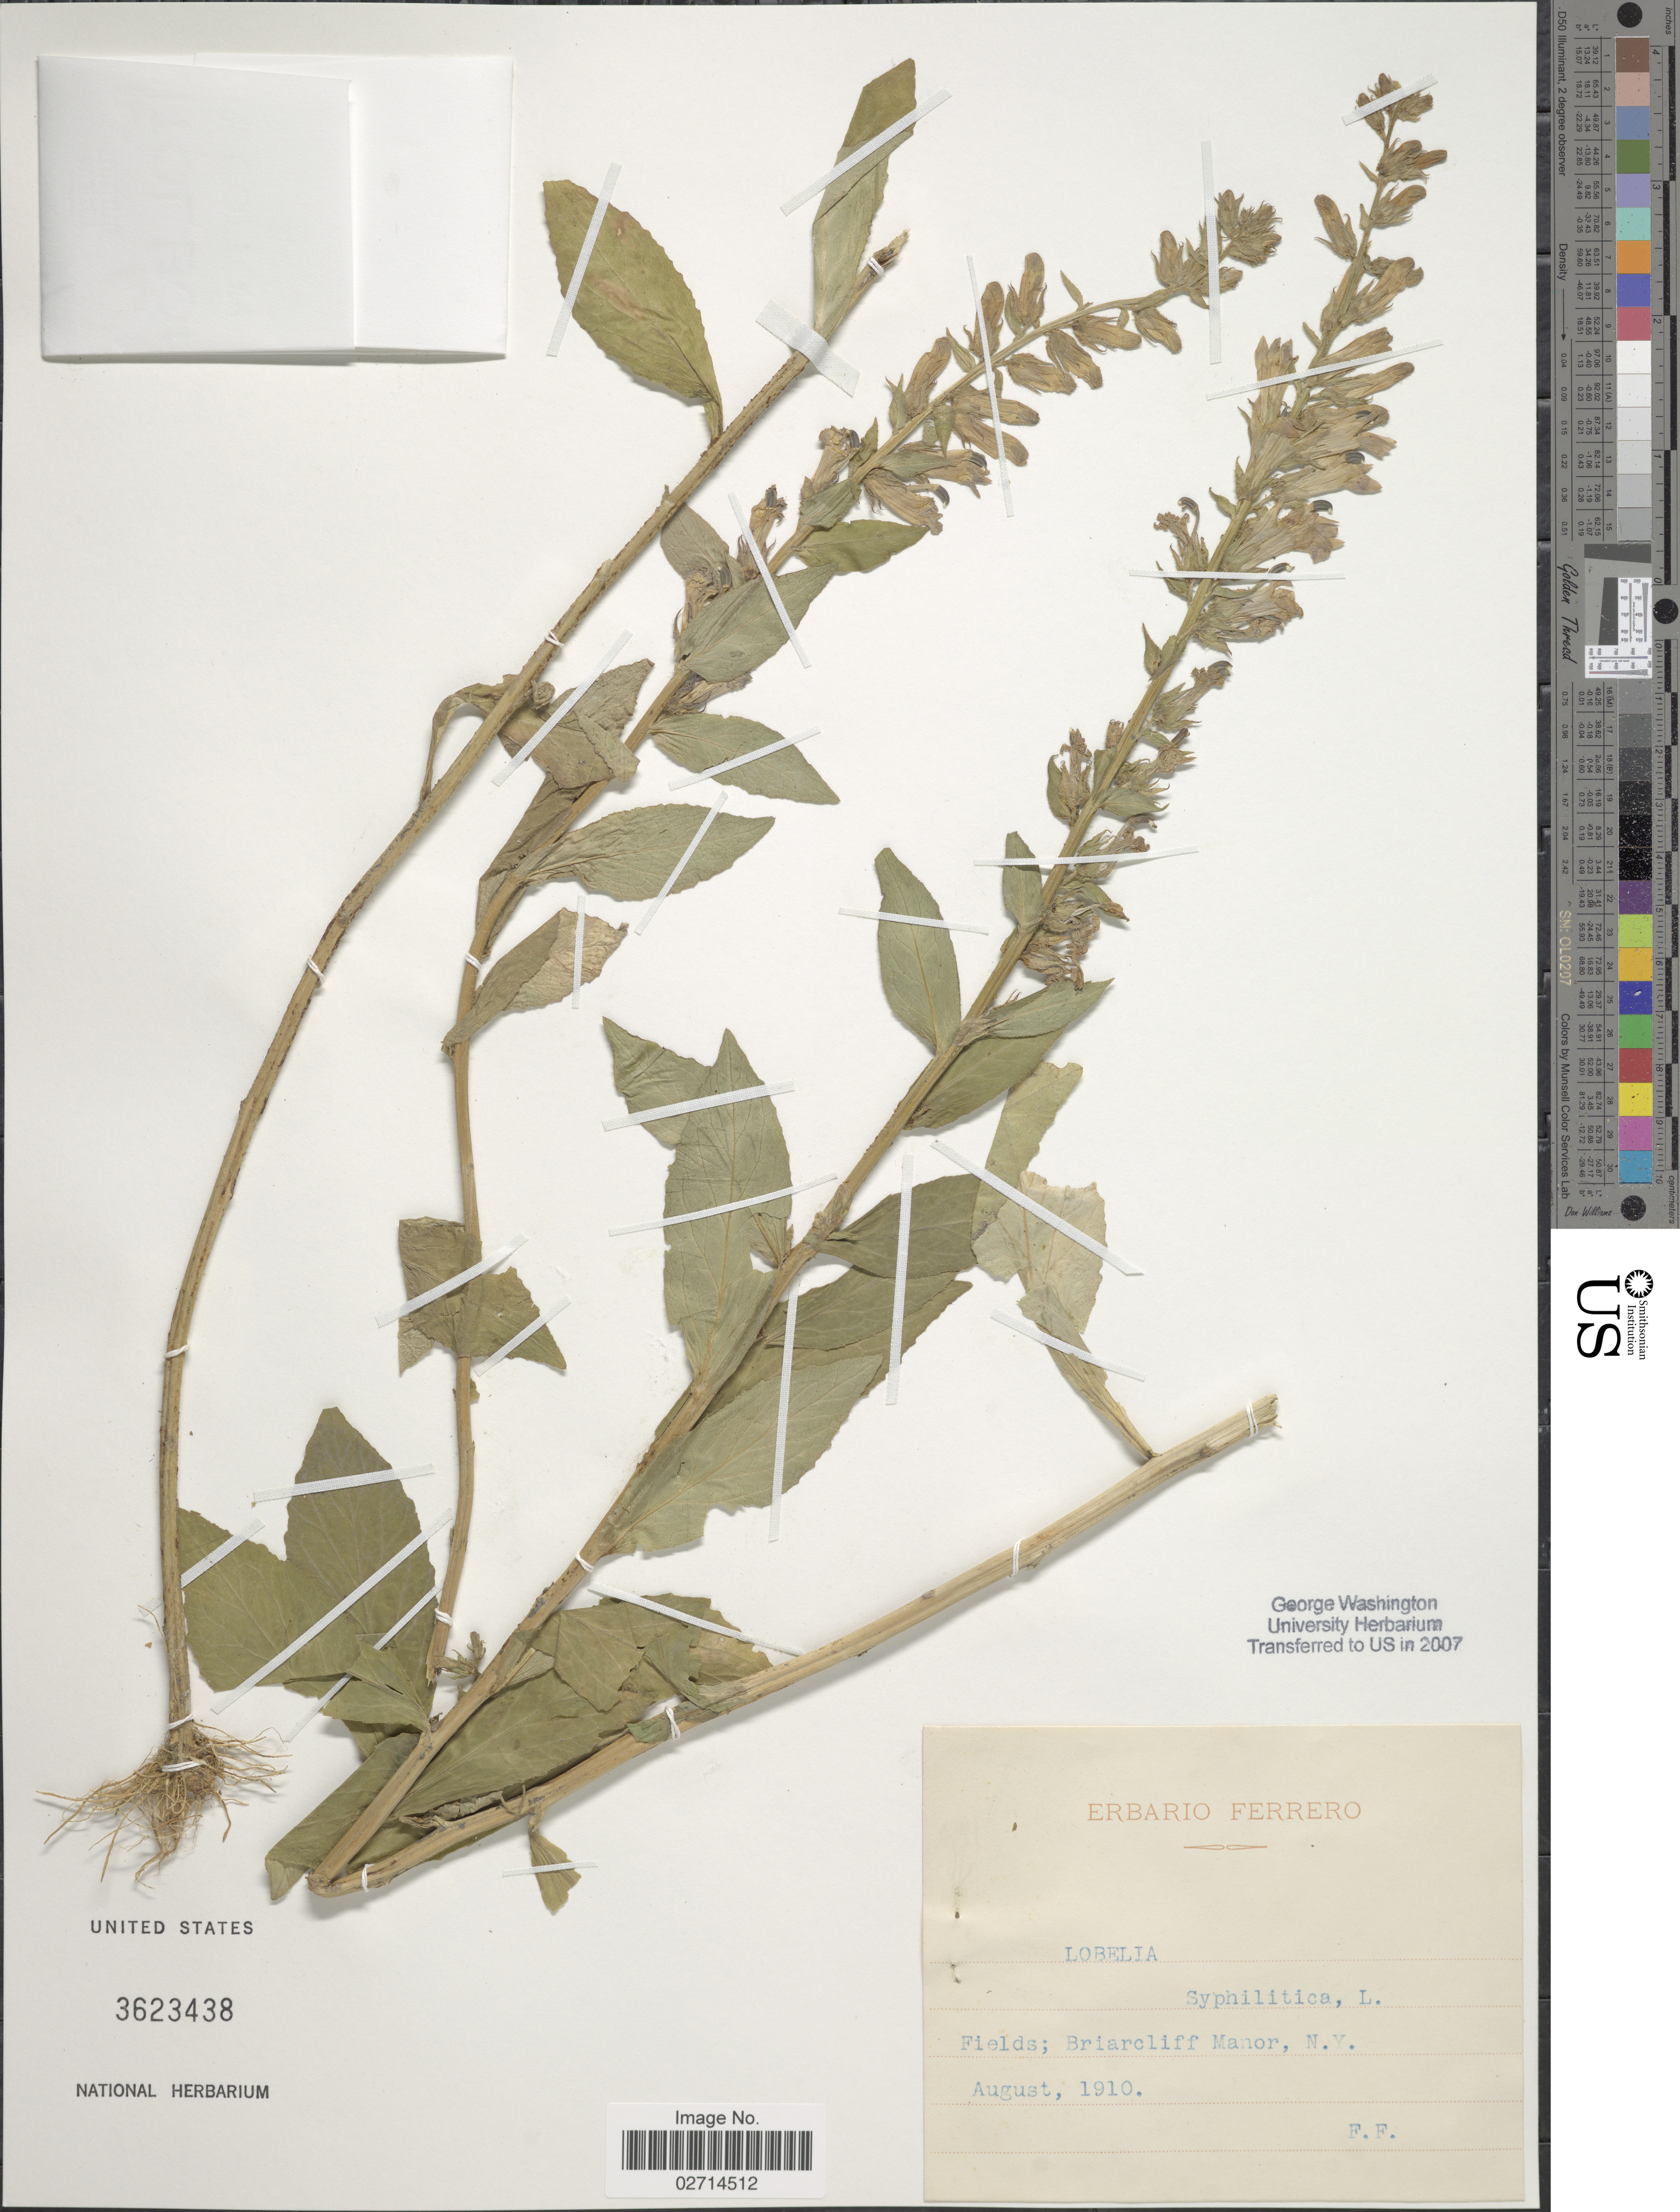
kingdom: Plantae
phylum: Tracheophyta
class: Magnoliopsida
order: Asterales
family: Campanulaceae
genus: Lobelia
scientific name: Lobelia siphilitica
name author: L.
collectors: F. Ferrero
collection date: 1910-08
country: United States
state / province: New York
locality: Fields; Briarcliff Manor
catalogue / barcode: US 3623438